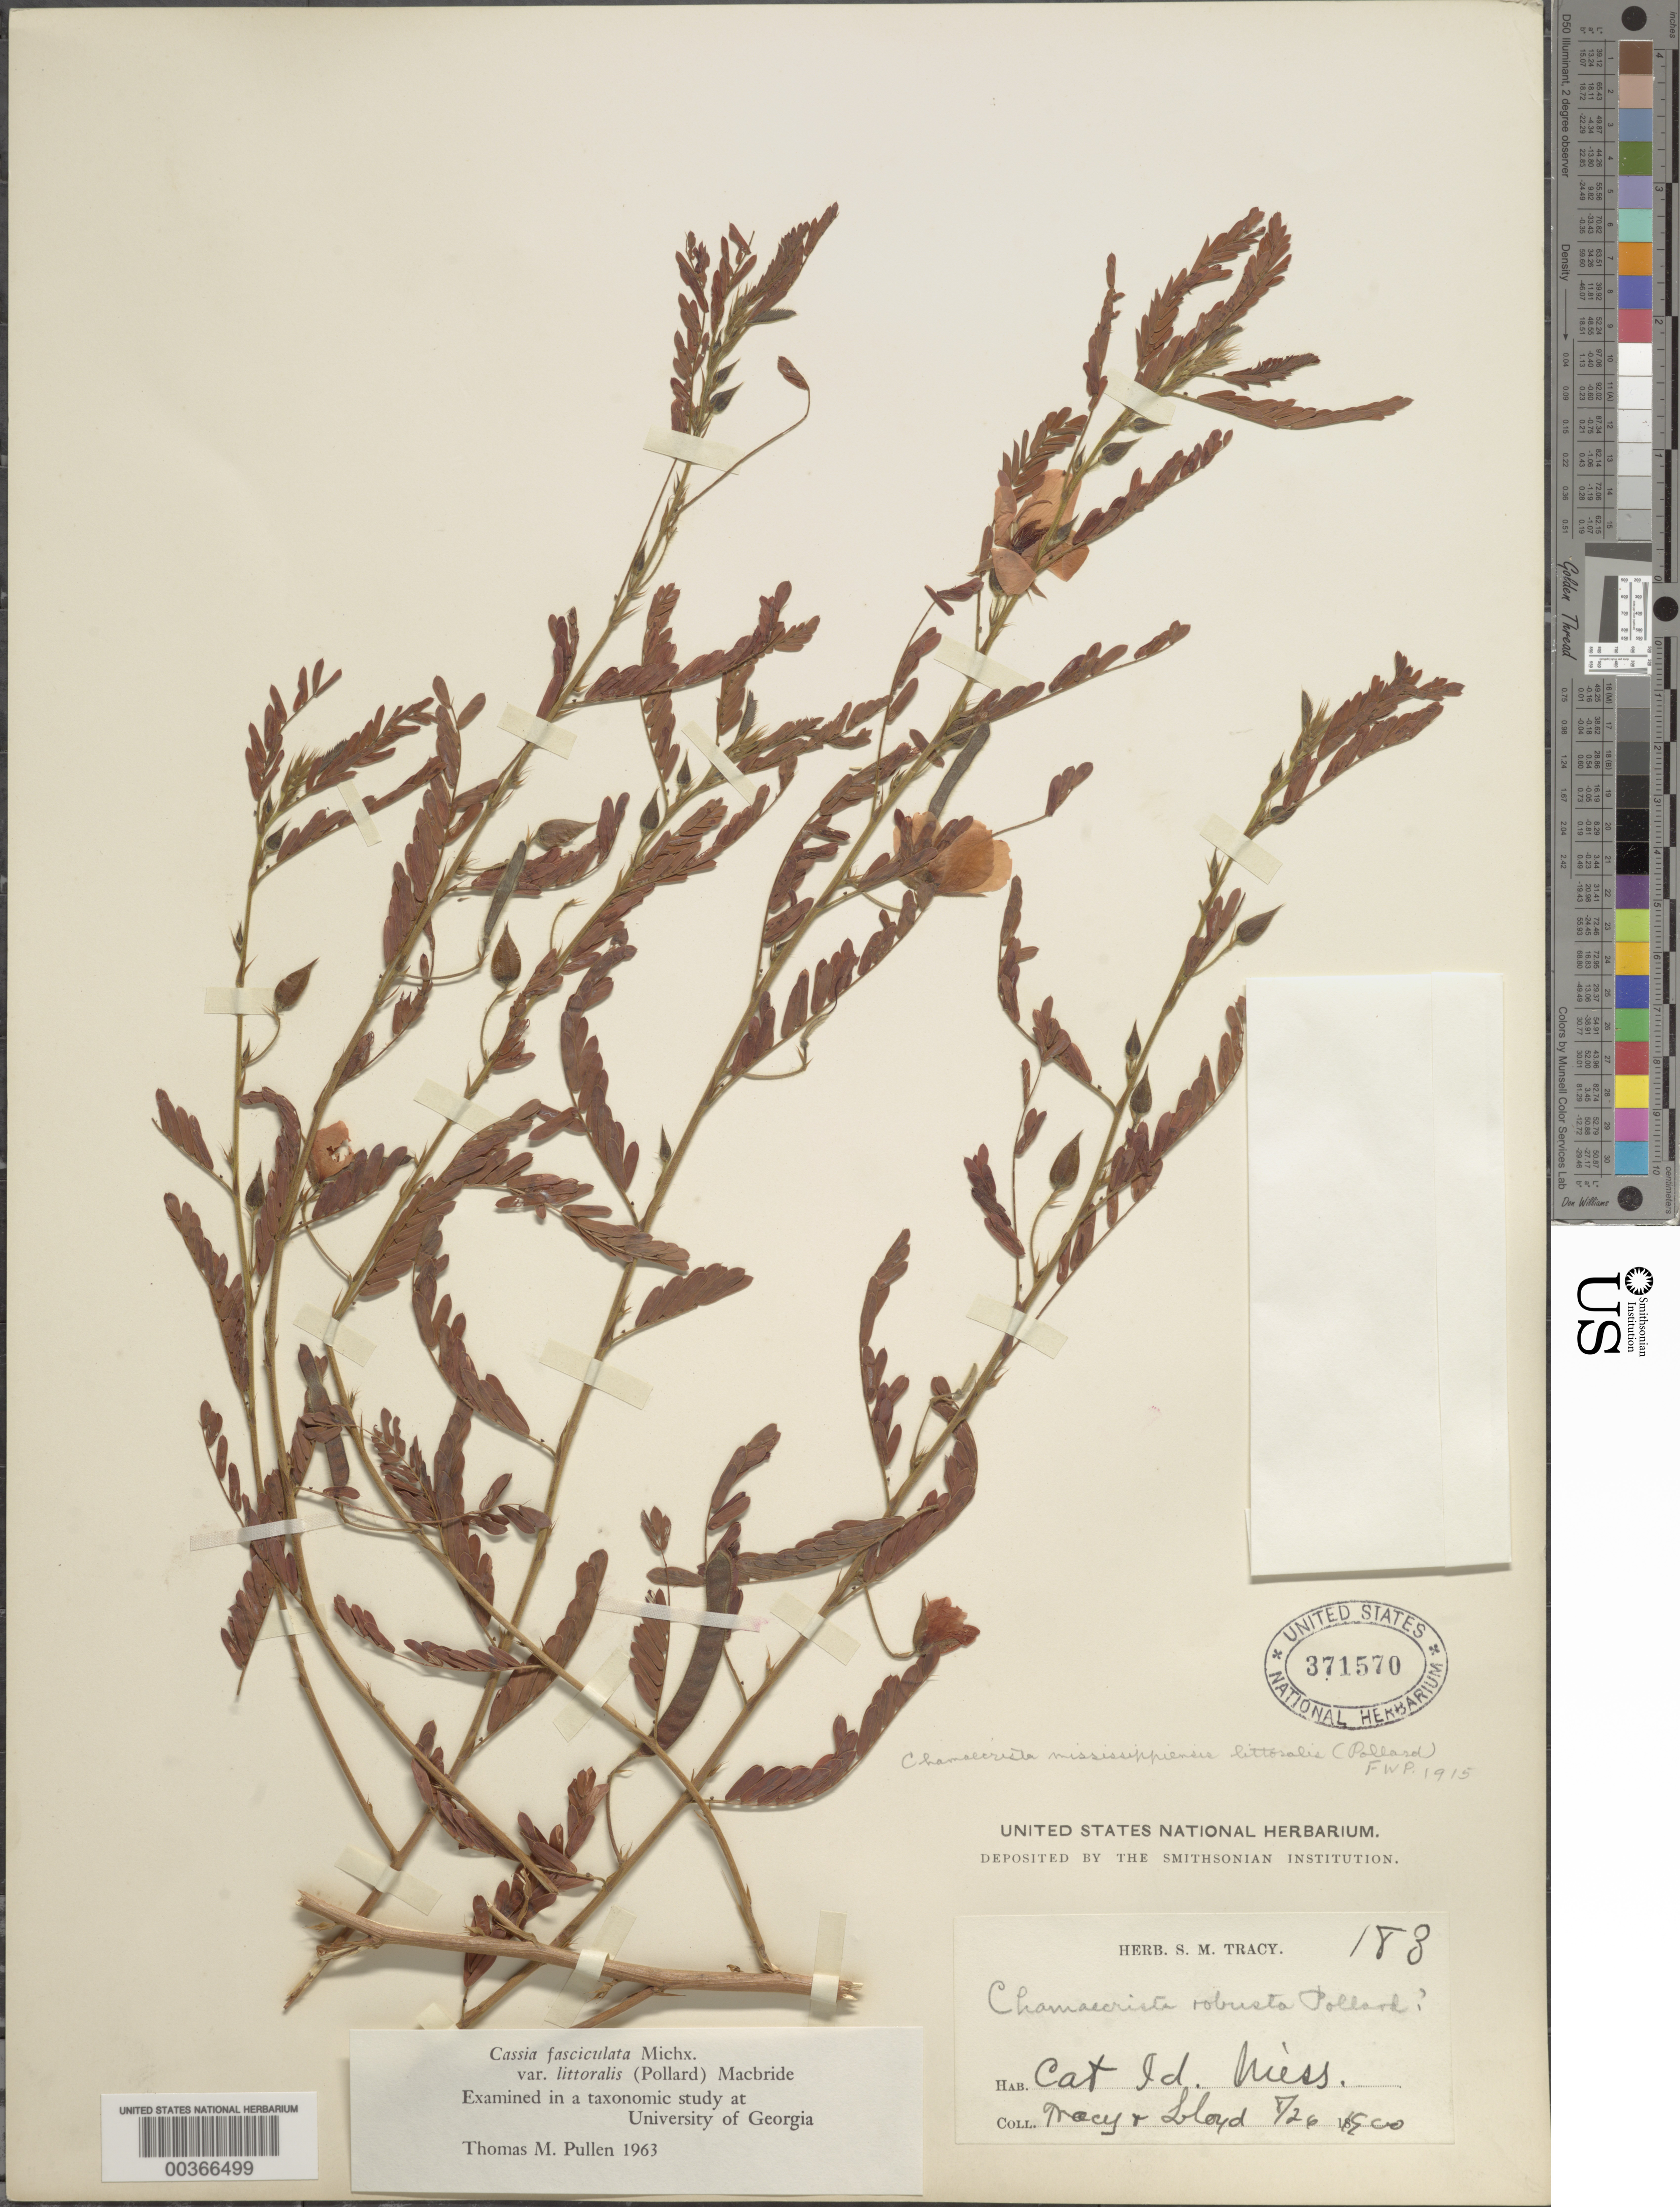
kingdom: Plantae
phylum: Tracheophyta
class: Magnoliopsida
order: Fabales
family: Fabaceae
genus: Chamaecrista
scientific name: Chamaecrista fasciculata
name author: (Michx.) Greene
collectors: S. M. Tracy & -- Lloyd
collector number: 183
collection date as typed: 26 Aug 1900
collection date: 1900-08-26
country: United States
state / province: Mississippi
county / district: Harrison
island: Cat Island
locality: Cat i.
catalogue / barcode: US 371570